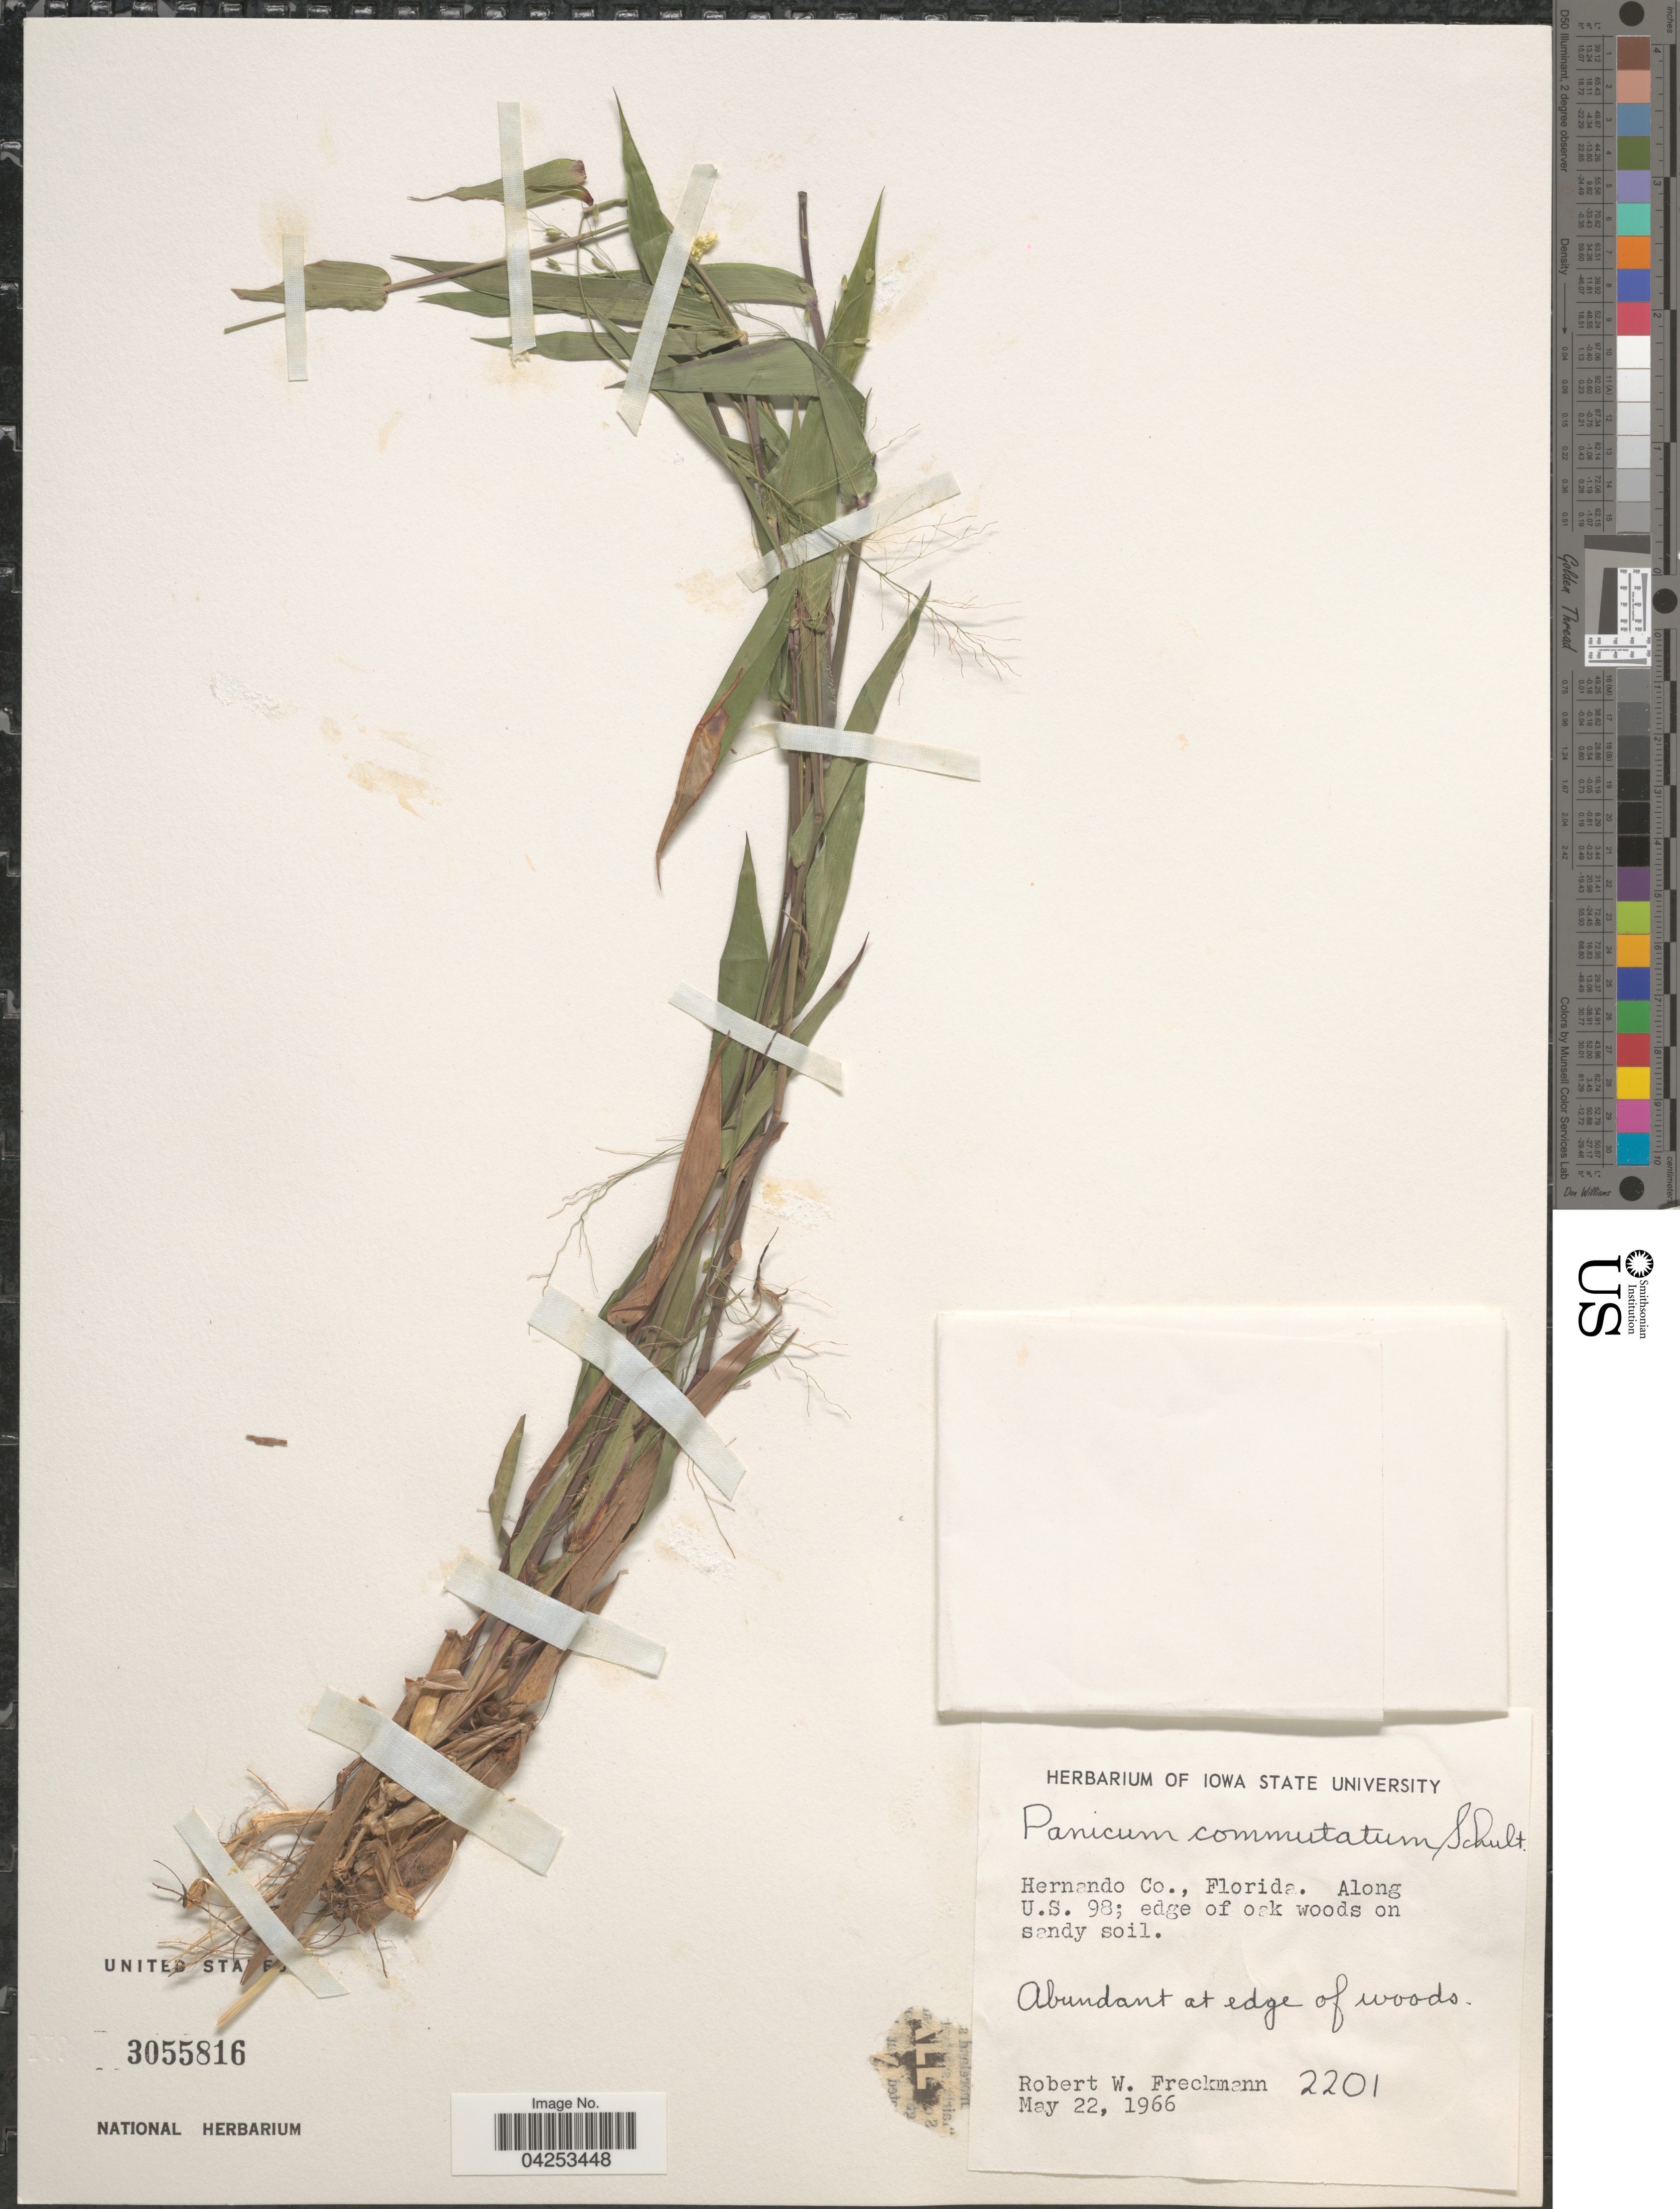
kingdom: Plantae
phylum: Tracheophyta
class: Liliopsida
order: Poales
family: Poaceae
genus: Dichanthelium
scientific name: Dichanthelium commutatum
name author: (Schult.) Gould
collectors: R. Freckmann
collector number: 2201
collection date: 1966-05-22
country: United States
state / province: Florida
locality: Hernando Co. Along U.S. 98.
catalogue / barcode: US 3055816